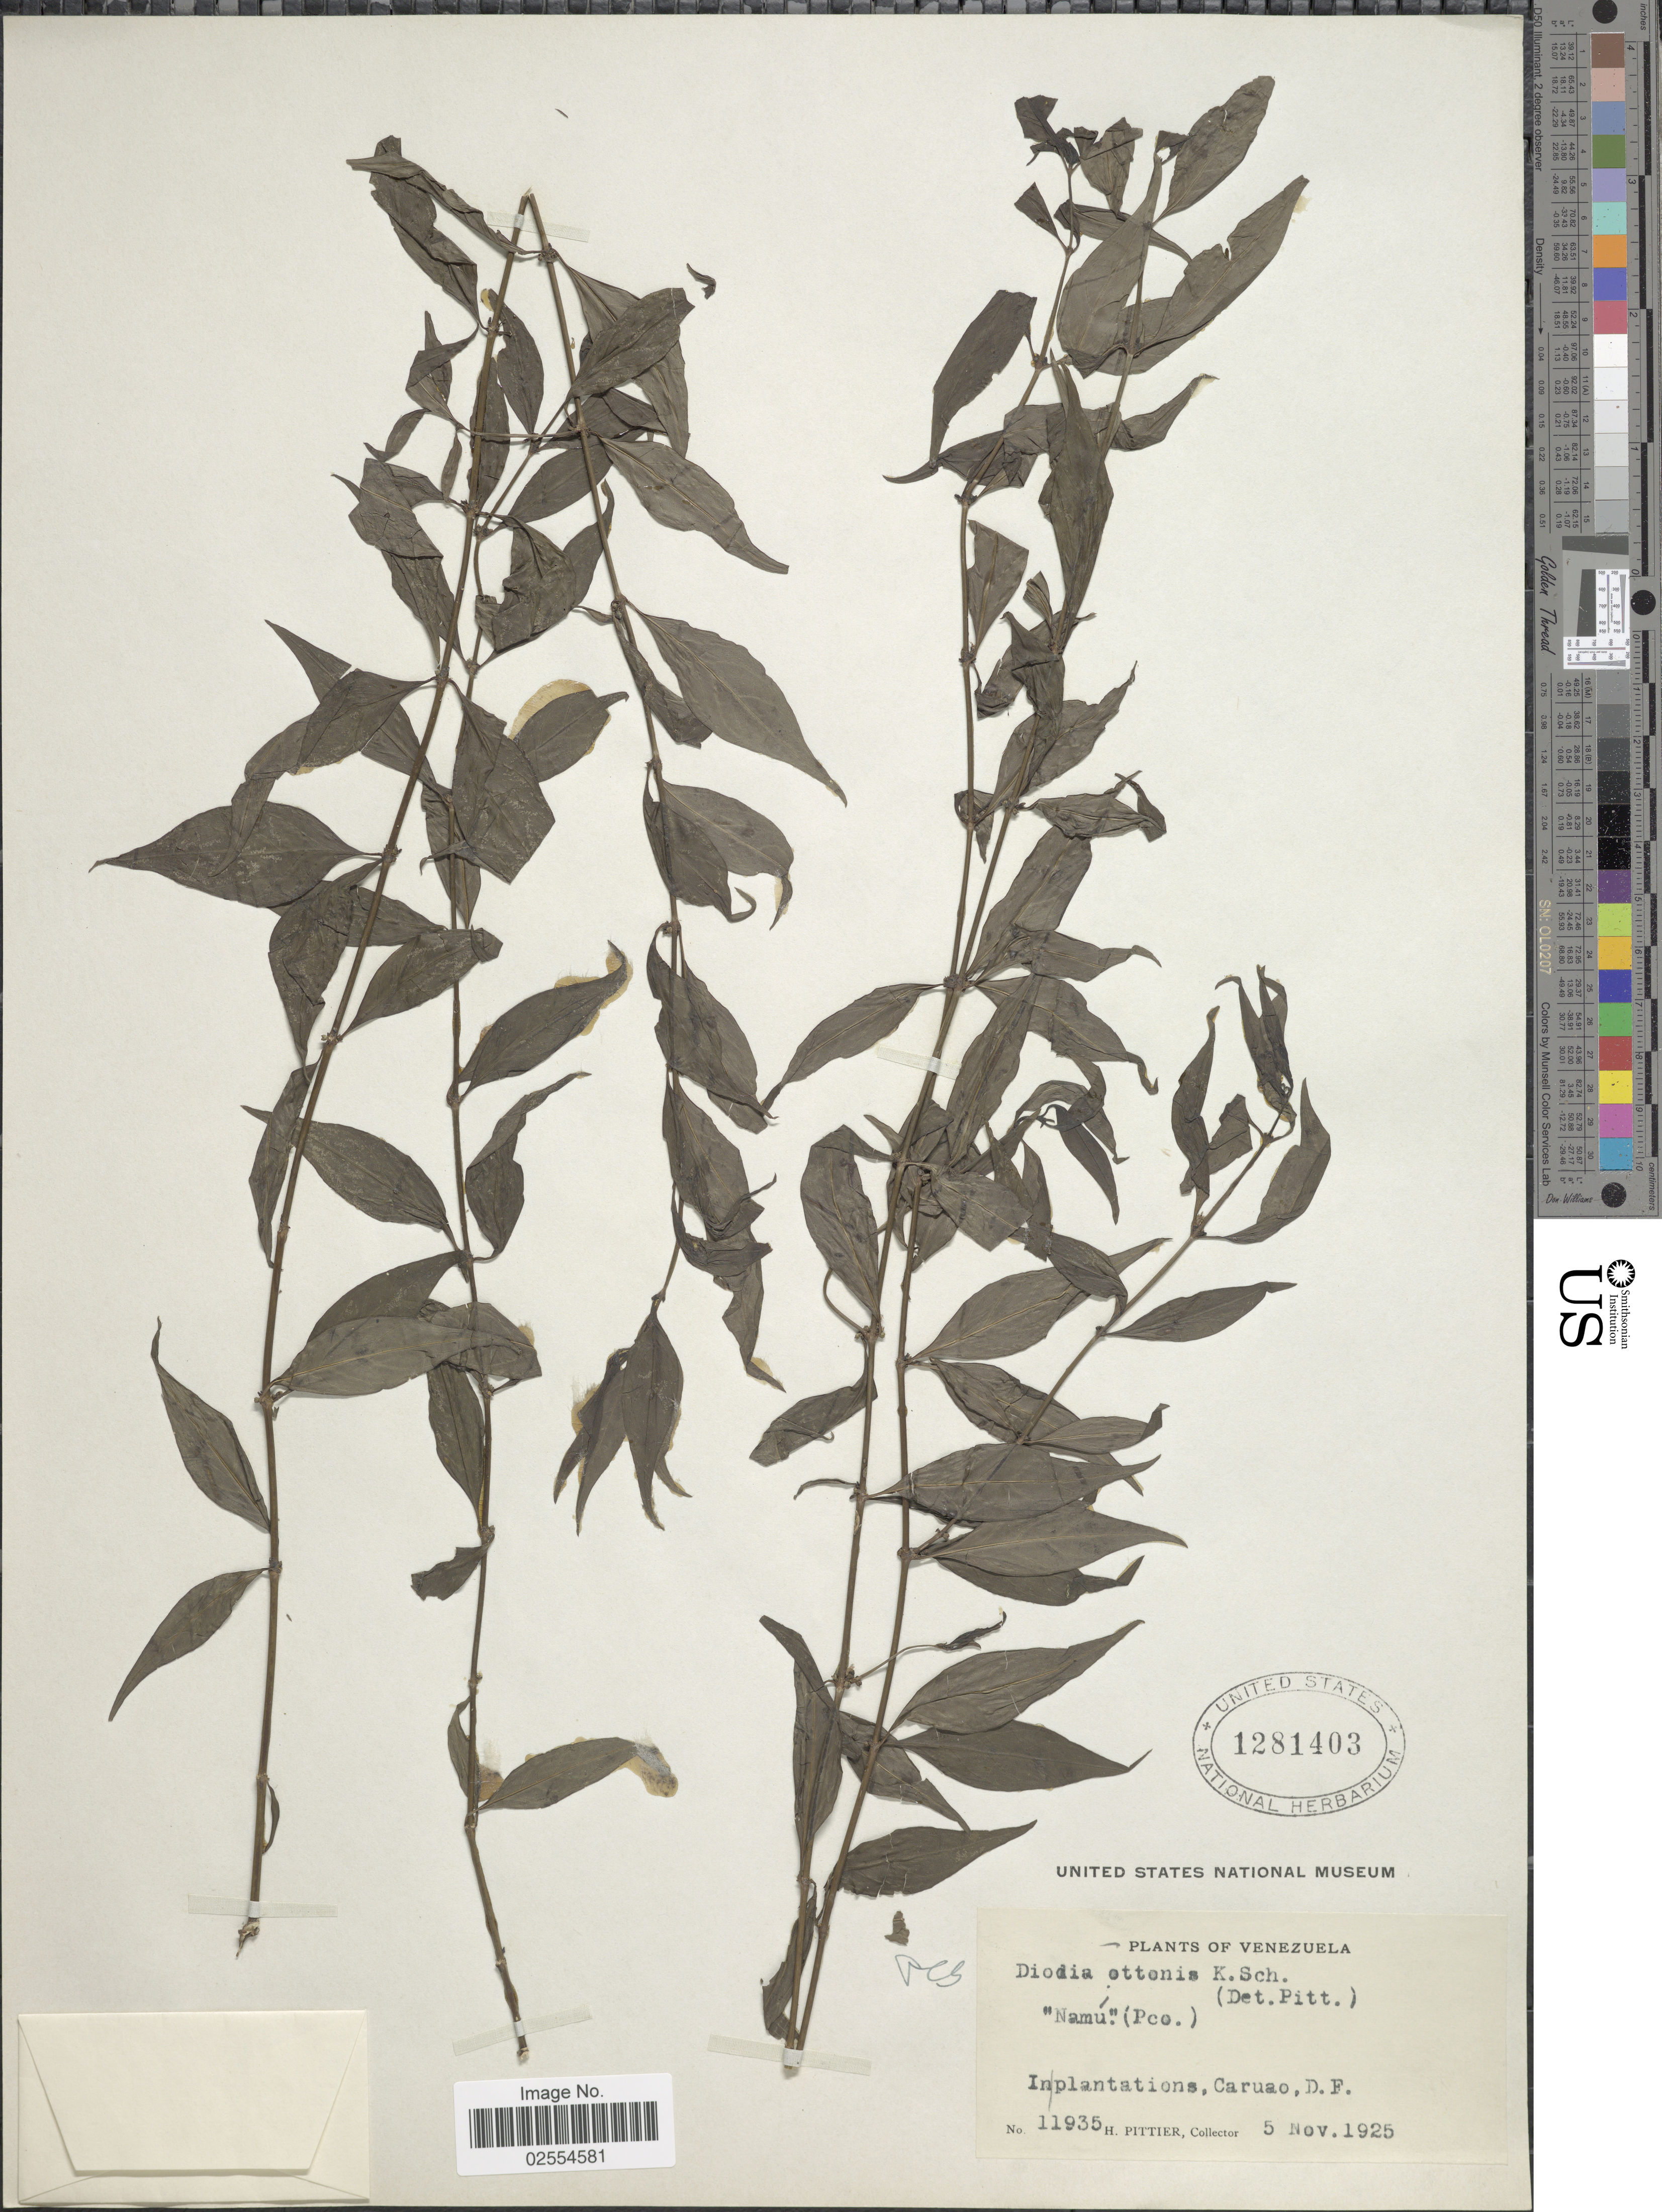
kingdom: Plantae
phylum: Tracheophyta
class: Magnoliopsida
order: Gentianales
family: Rubiaceae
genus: Tobagoa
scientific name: Tobagoa maleolens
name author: Urb.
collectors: H. F. Pittier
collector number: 11935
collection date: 1925-11-05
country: Venezuela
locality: Inplantations, Caruao, D. F.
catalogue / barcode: US 1281403